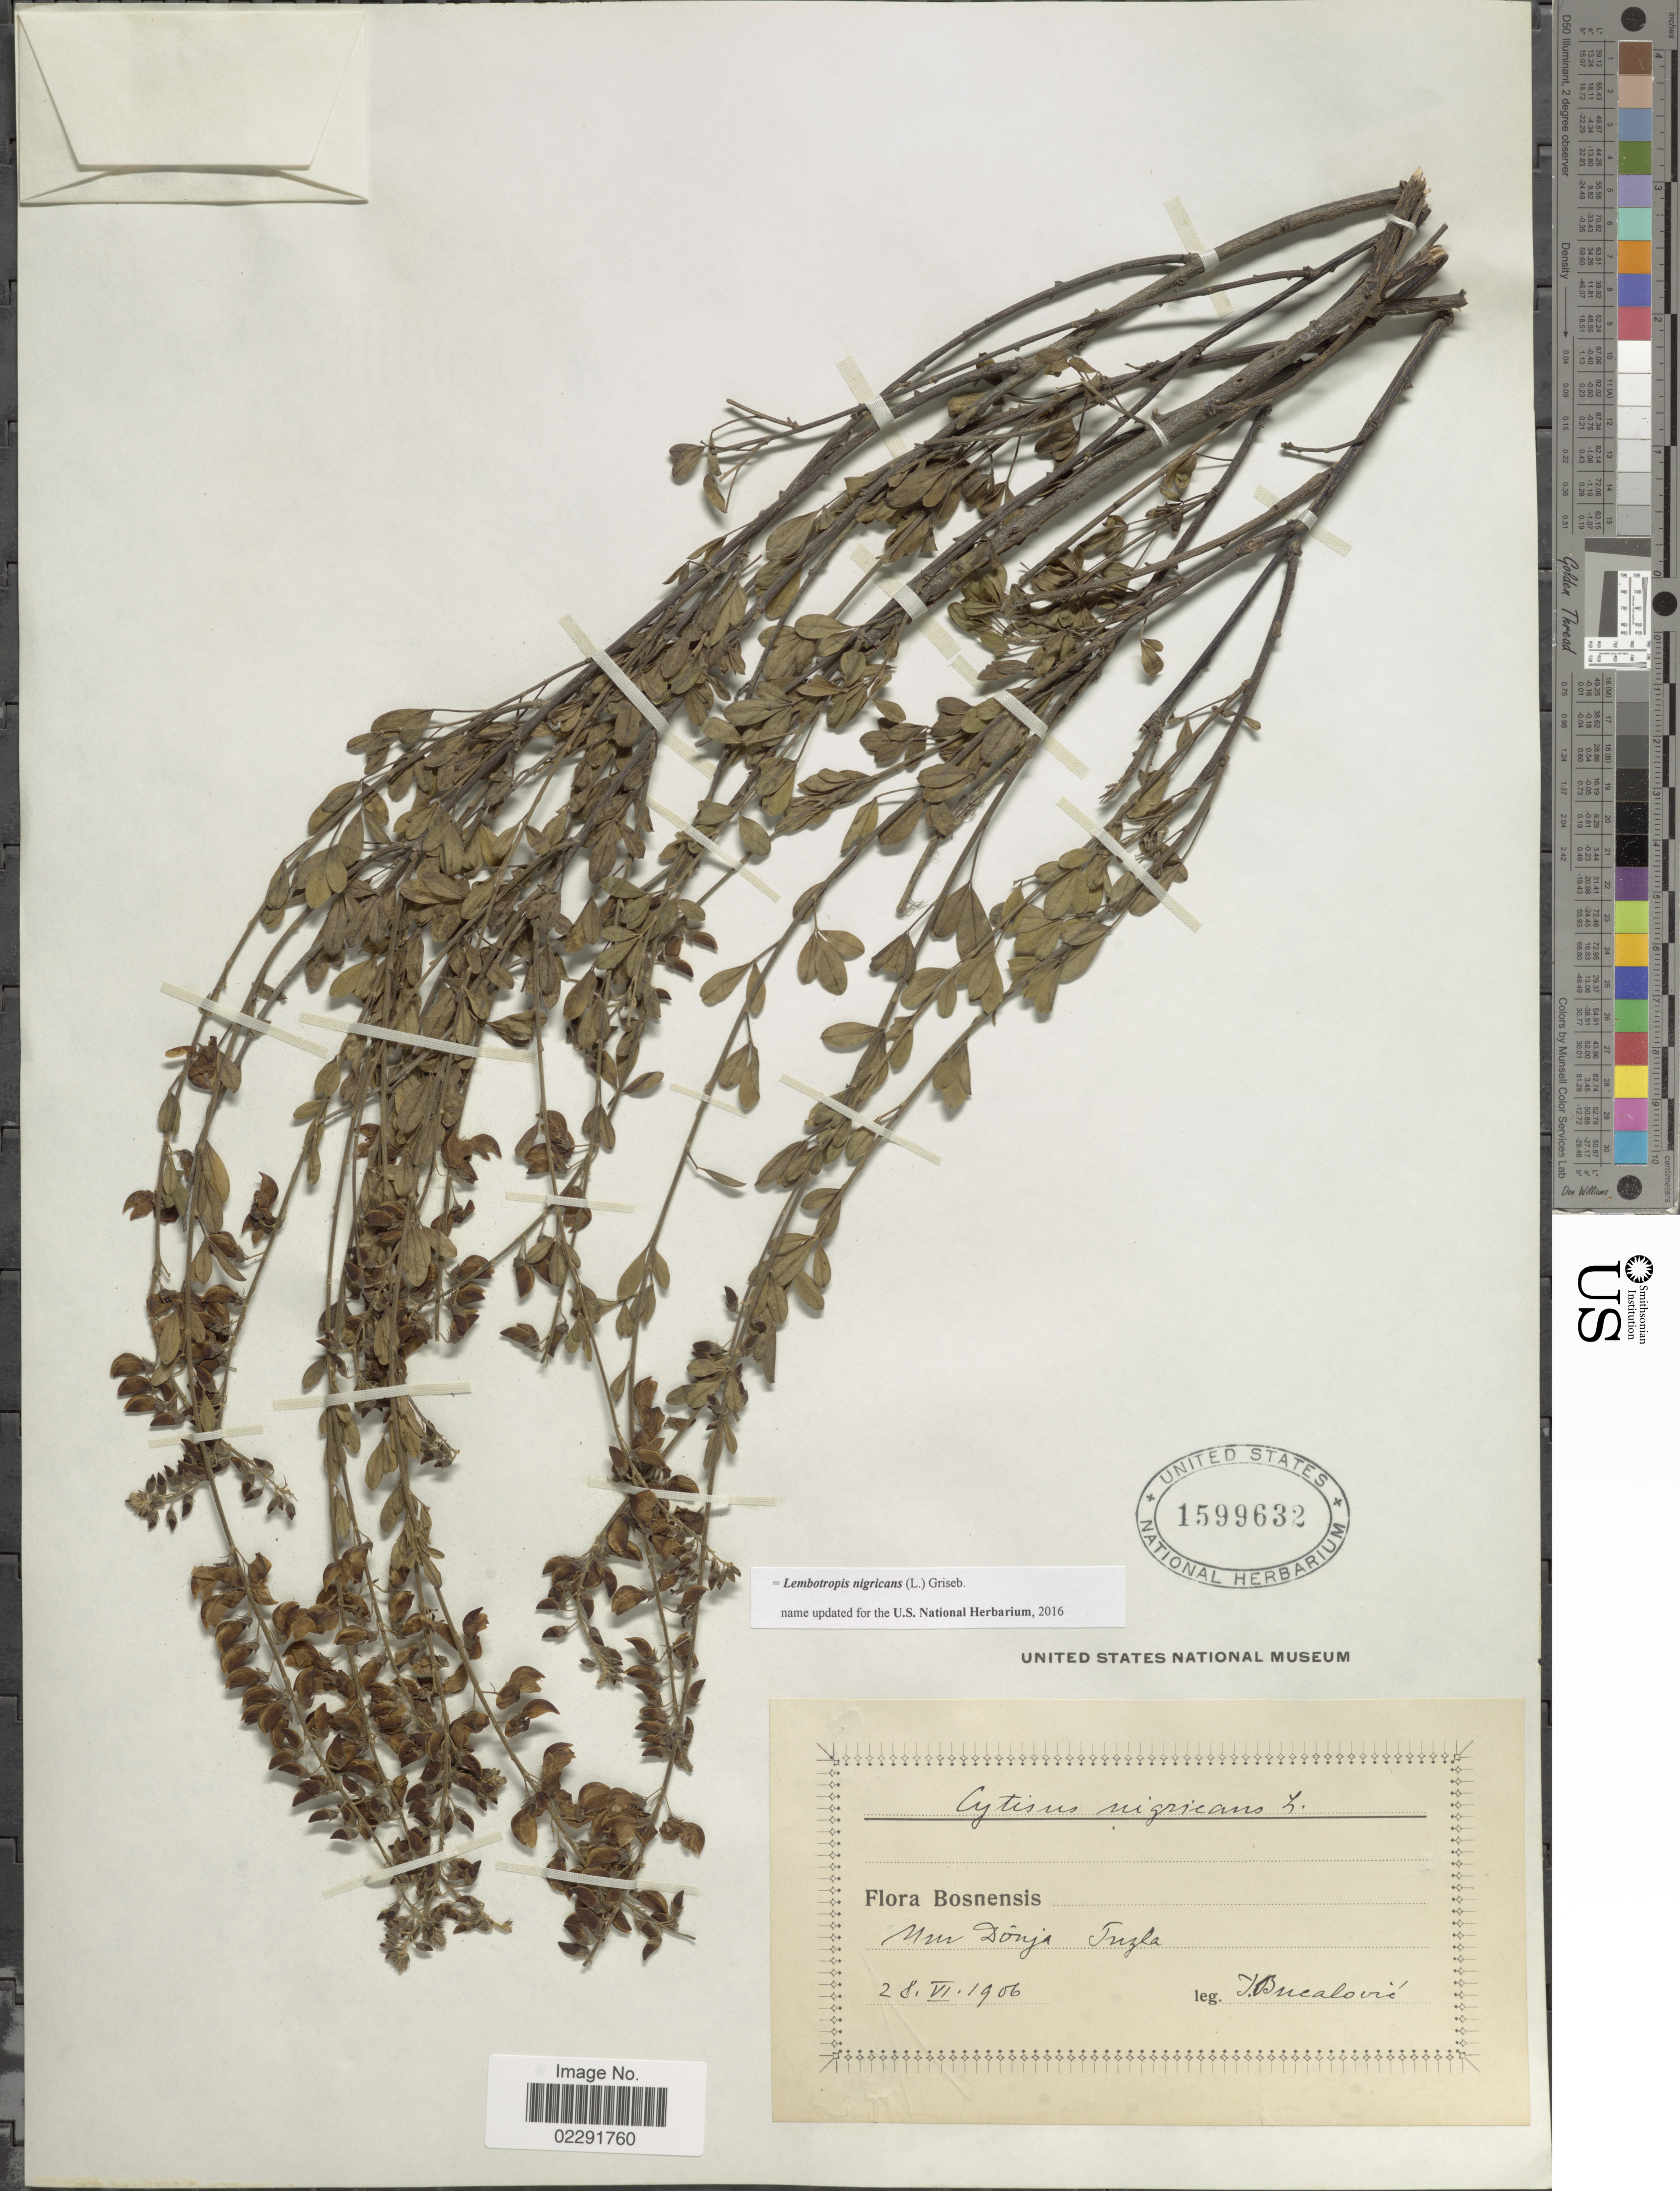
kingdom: Plantae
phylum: Tracheophyta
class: Magnoliopsida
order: Fabales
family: Fabaceae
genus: Lembotropis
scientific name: Lembotropis nigricans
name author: (L.) Griseb.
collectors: J. Bucalovic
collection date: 1906-06-28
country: Turkey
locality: Bosnensis, Nur Donja Tuzla. [interpreted]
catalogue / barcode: US 1599632